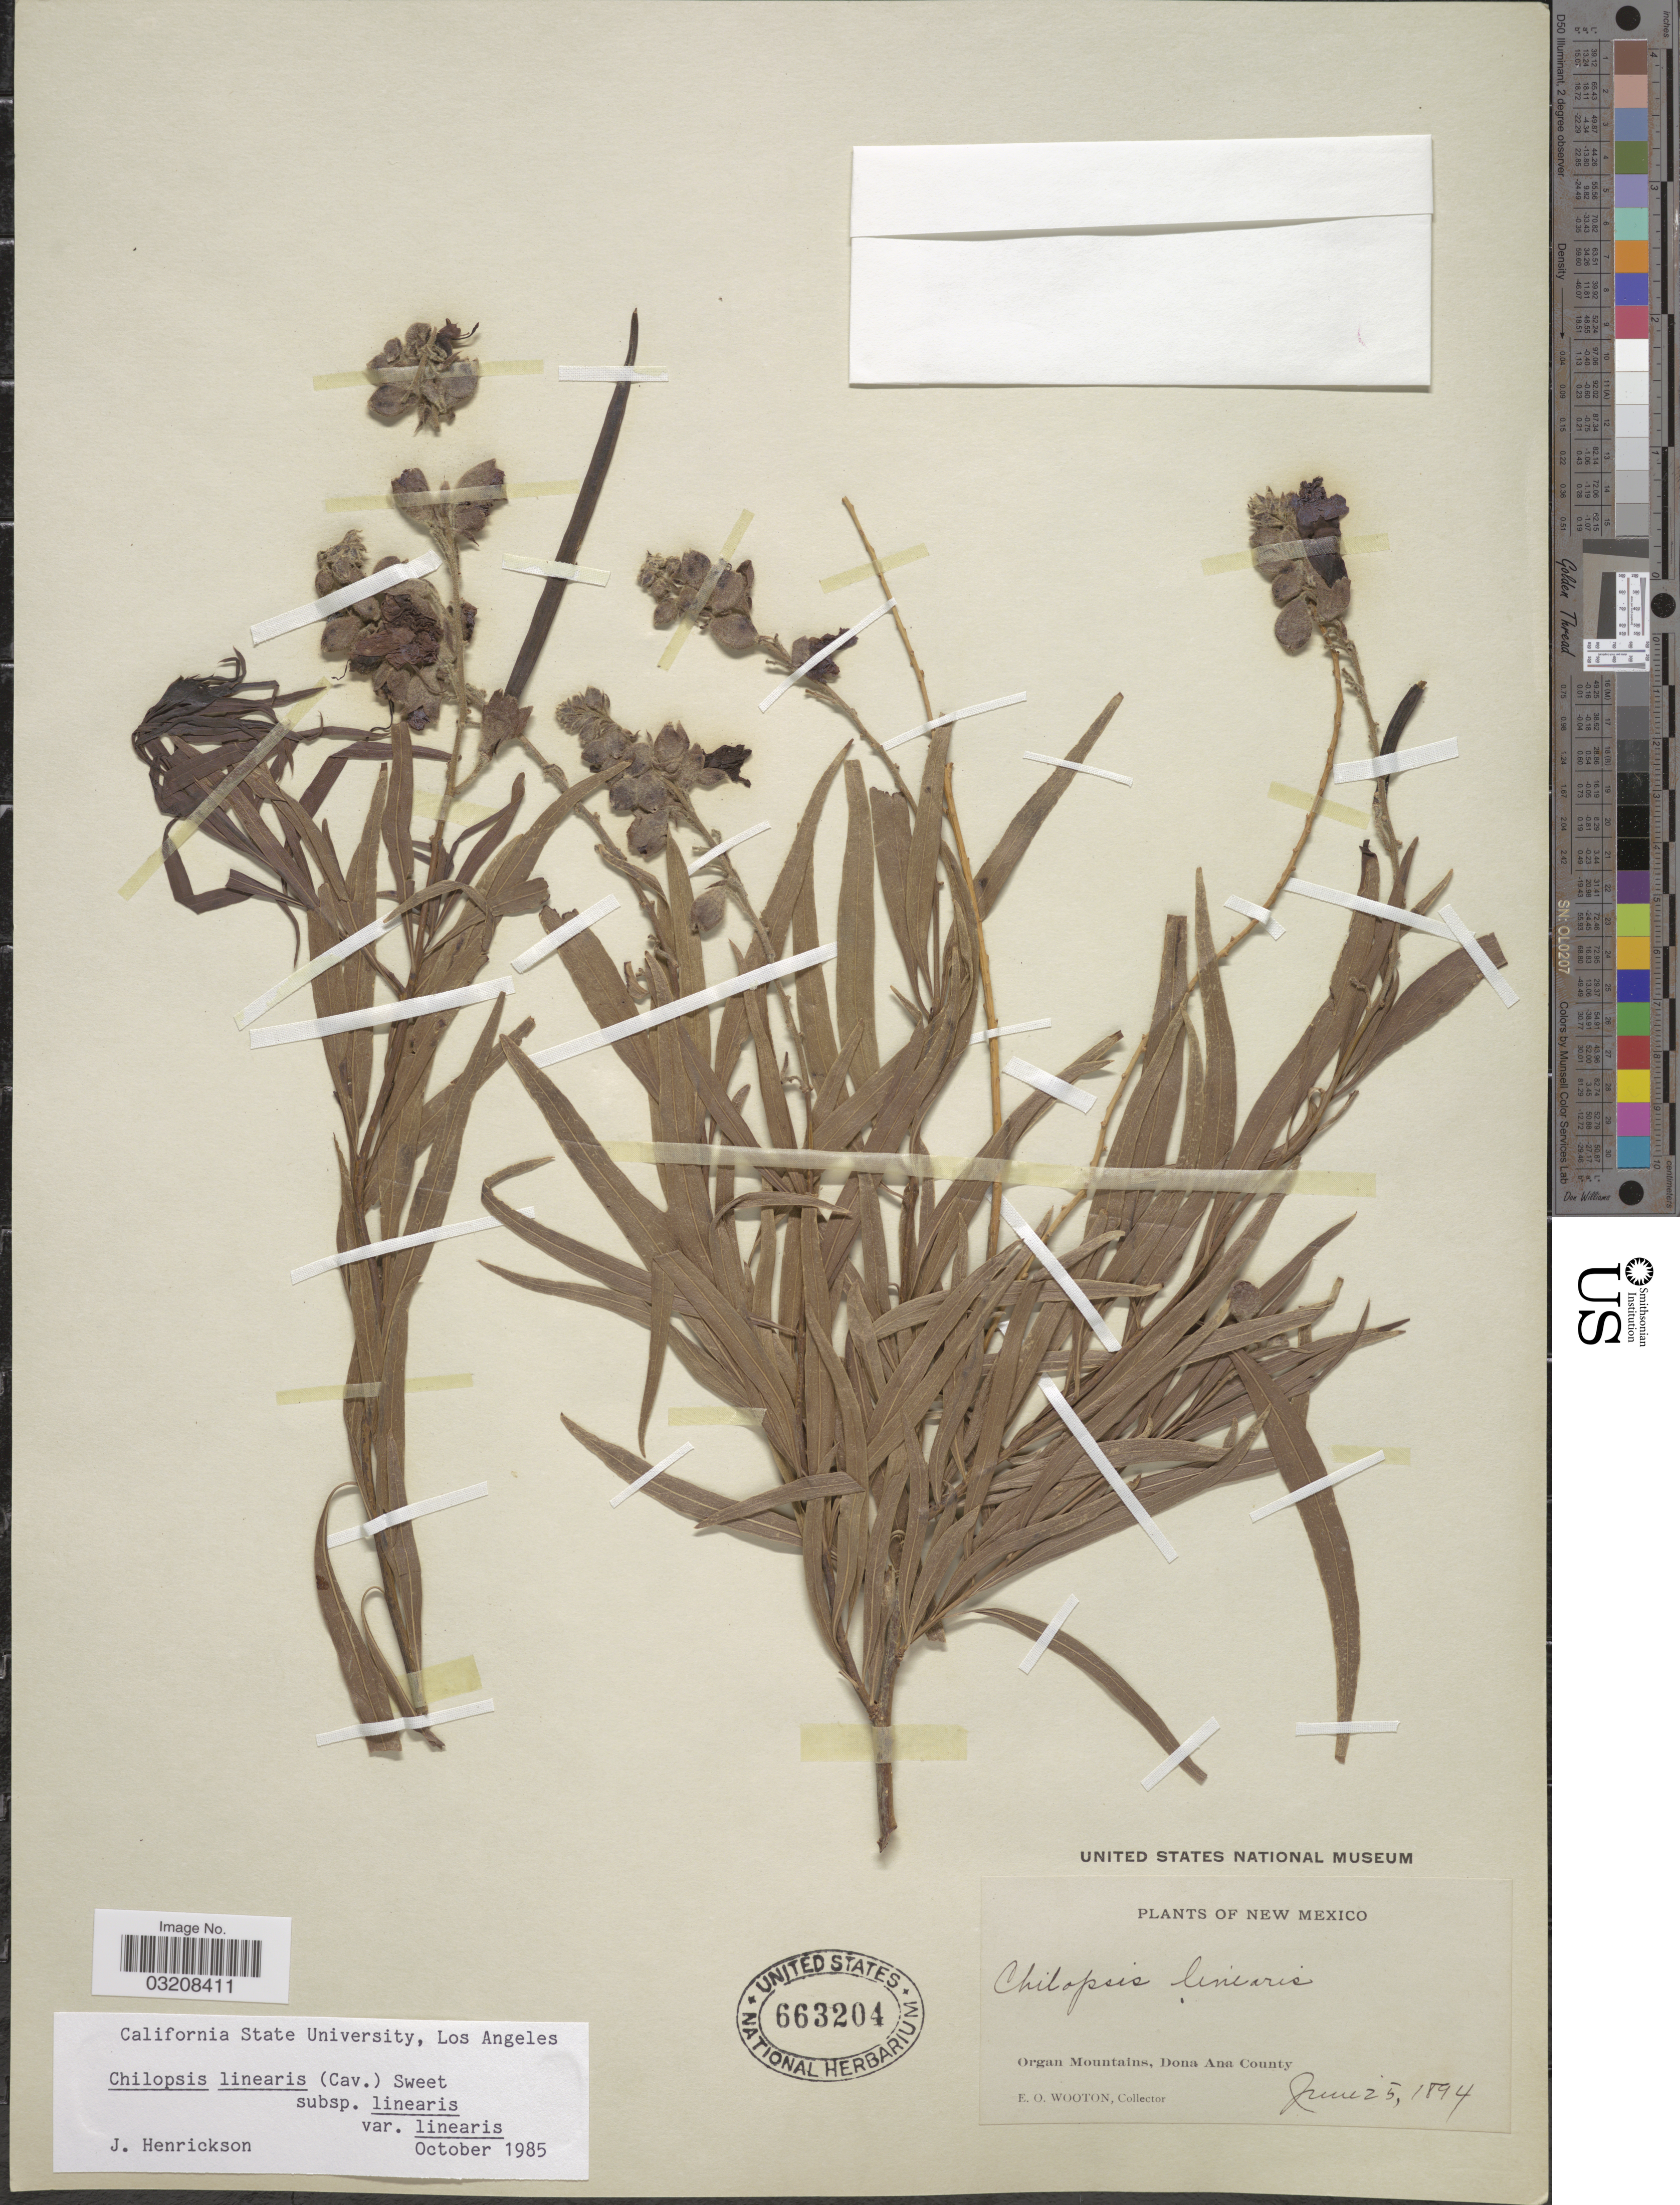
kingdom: Plantae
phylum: Tracheophyta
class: Magnoliopsida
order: Lamiales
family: Bignoniaceae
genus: Chilopsis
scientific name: Chilopsis linearis subsp. linearis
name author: (Cav.) Sweet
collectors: E. O. Wooton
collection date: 1894-06-25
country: United States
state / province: New Mexico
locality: Organ Mountains, Dona Ana County.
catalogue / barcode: US 663204